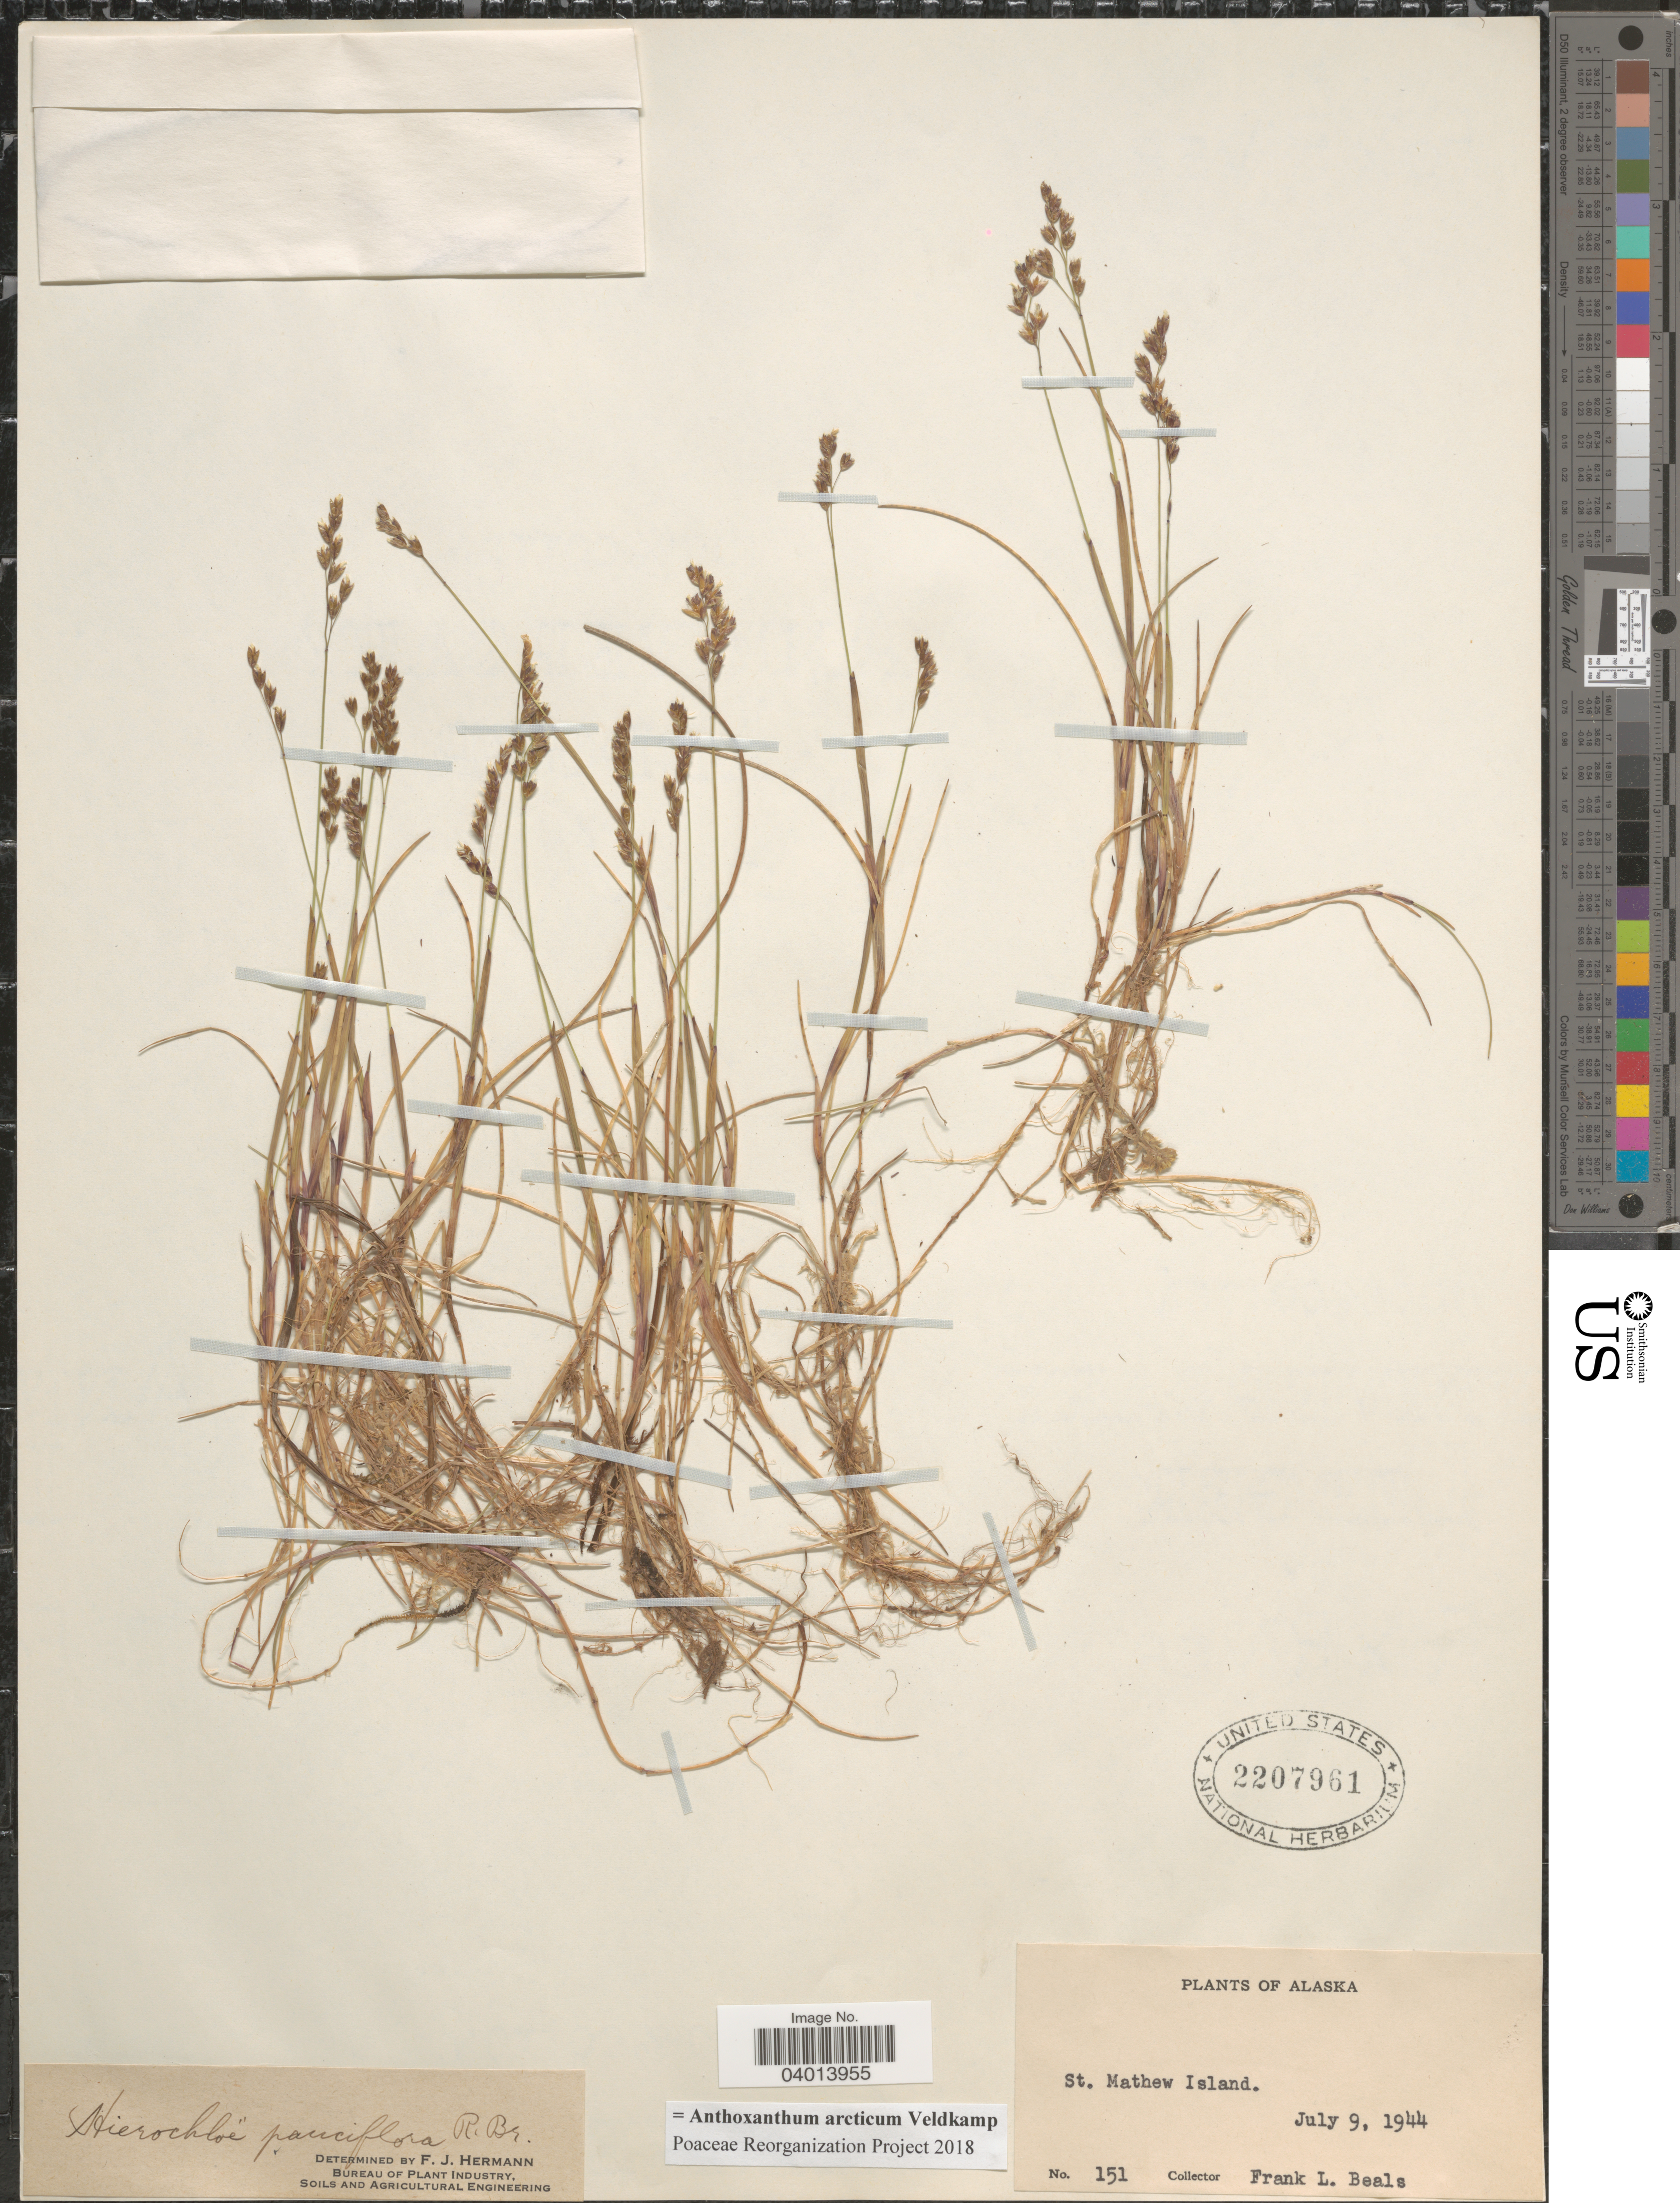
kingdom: Plantae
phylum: Tracheophyta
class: Liliopsida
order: Poales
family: Poaceae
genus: Anthoxanthum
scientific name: Anthoxanthum arcticum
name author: Veldkamp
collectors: F. Beals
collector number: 151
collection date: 1944-07-09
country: United States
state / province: Alaska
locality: St. Mathew Island.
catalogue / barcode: US 2207961